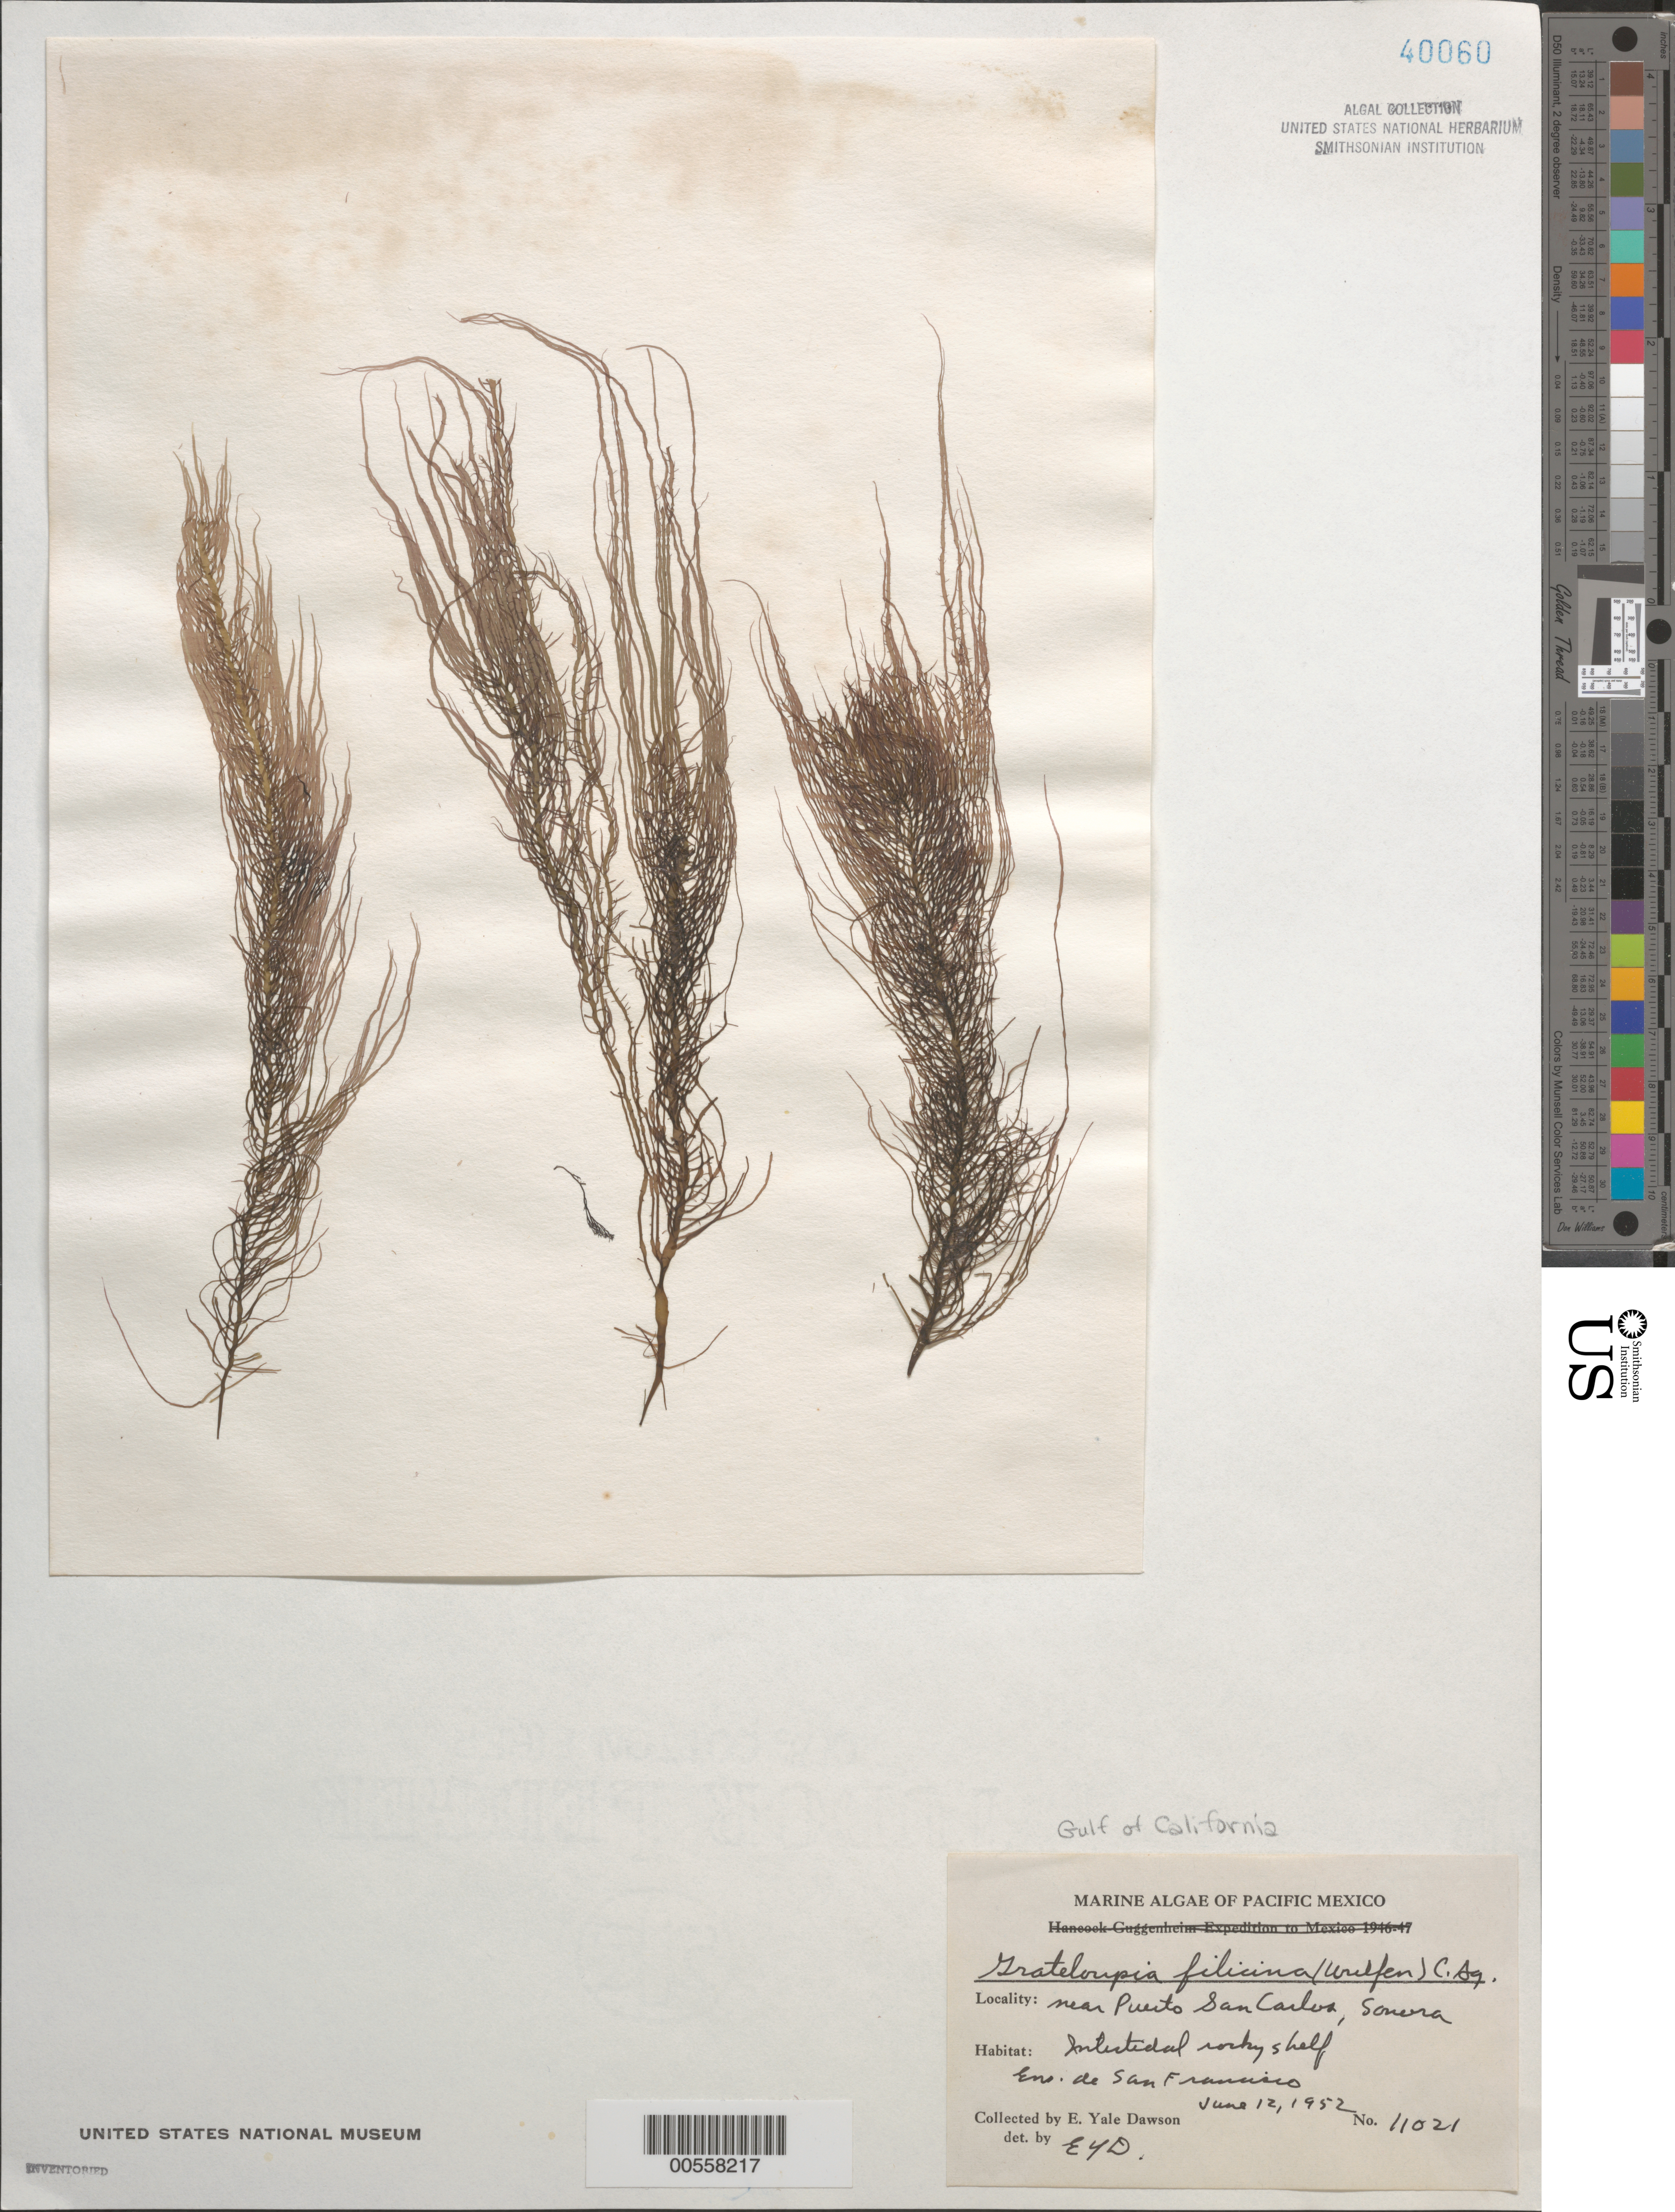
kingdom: Plantae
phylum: Rhodophyta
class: Florideophyceae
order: Halymeniales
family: Halymeniaceae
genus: Grateloupia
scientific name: Grateloupia filicina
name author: (J.V.Lamouroux) C. Agardh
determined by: Dawson, E. Y.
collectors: E. Y. Dawson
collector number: EYD 11021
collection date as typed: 12 Jun 1952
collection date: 1952-06-12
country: Mexico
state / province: Sonora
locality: Ensenada de San Francisco, near Puerto San Carlos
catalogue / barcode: US 40060